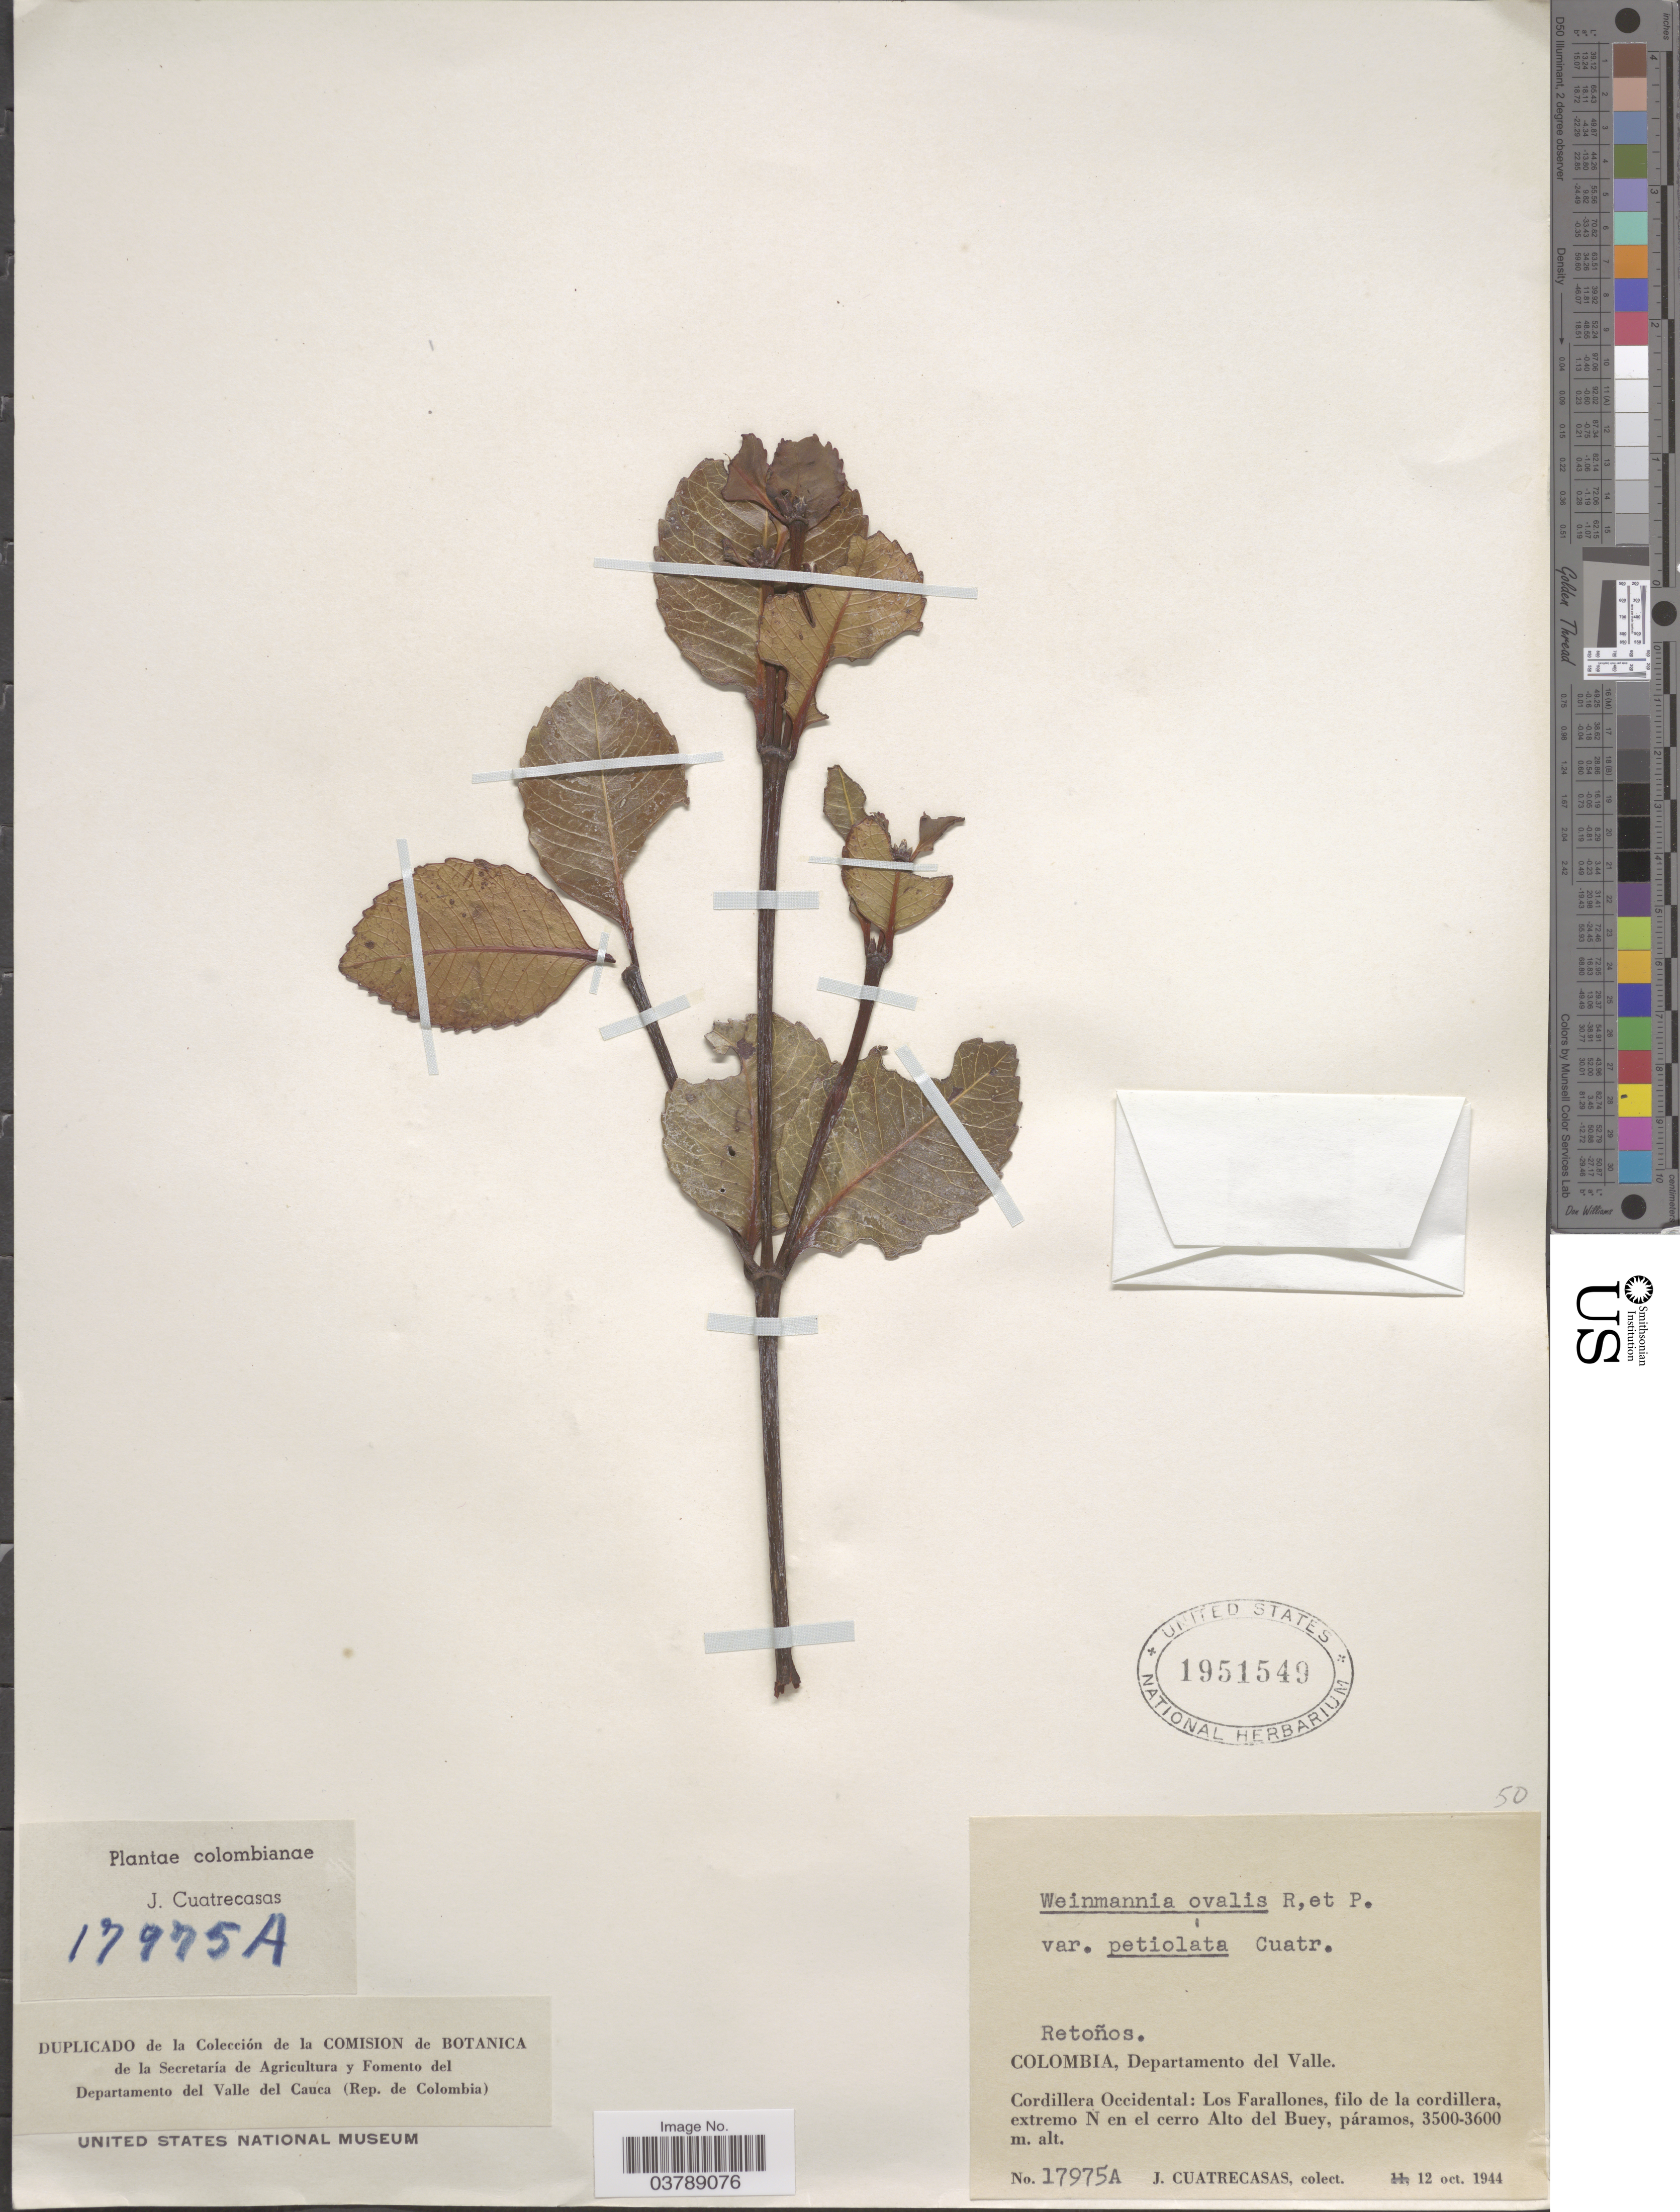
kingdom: Plantae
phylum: Tracheophyta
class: Magnoliopsida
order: Oxalidales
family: Cunoniaceae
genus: Weinmannia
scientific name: Weinmannia elliptica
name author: Kunth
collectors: J. Cuatrecasas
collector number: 17975A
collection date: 1944-10-12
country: Colombia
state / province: Valle del Cauca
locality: Departamento del Valle. Cordillera Occidental: Los Farallones, filo de la cordillera, extremo N en el cerro Alto del Buey.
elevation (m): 3500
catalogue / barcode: US 1951549